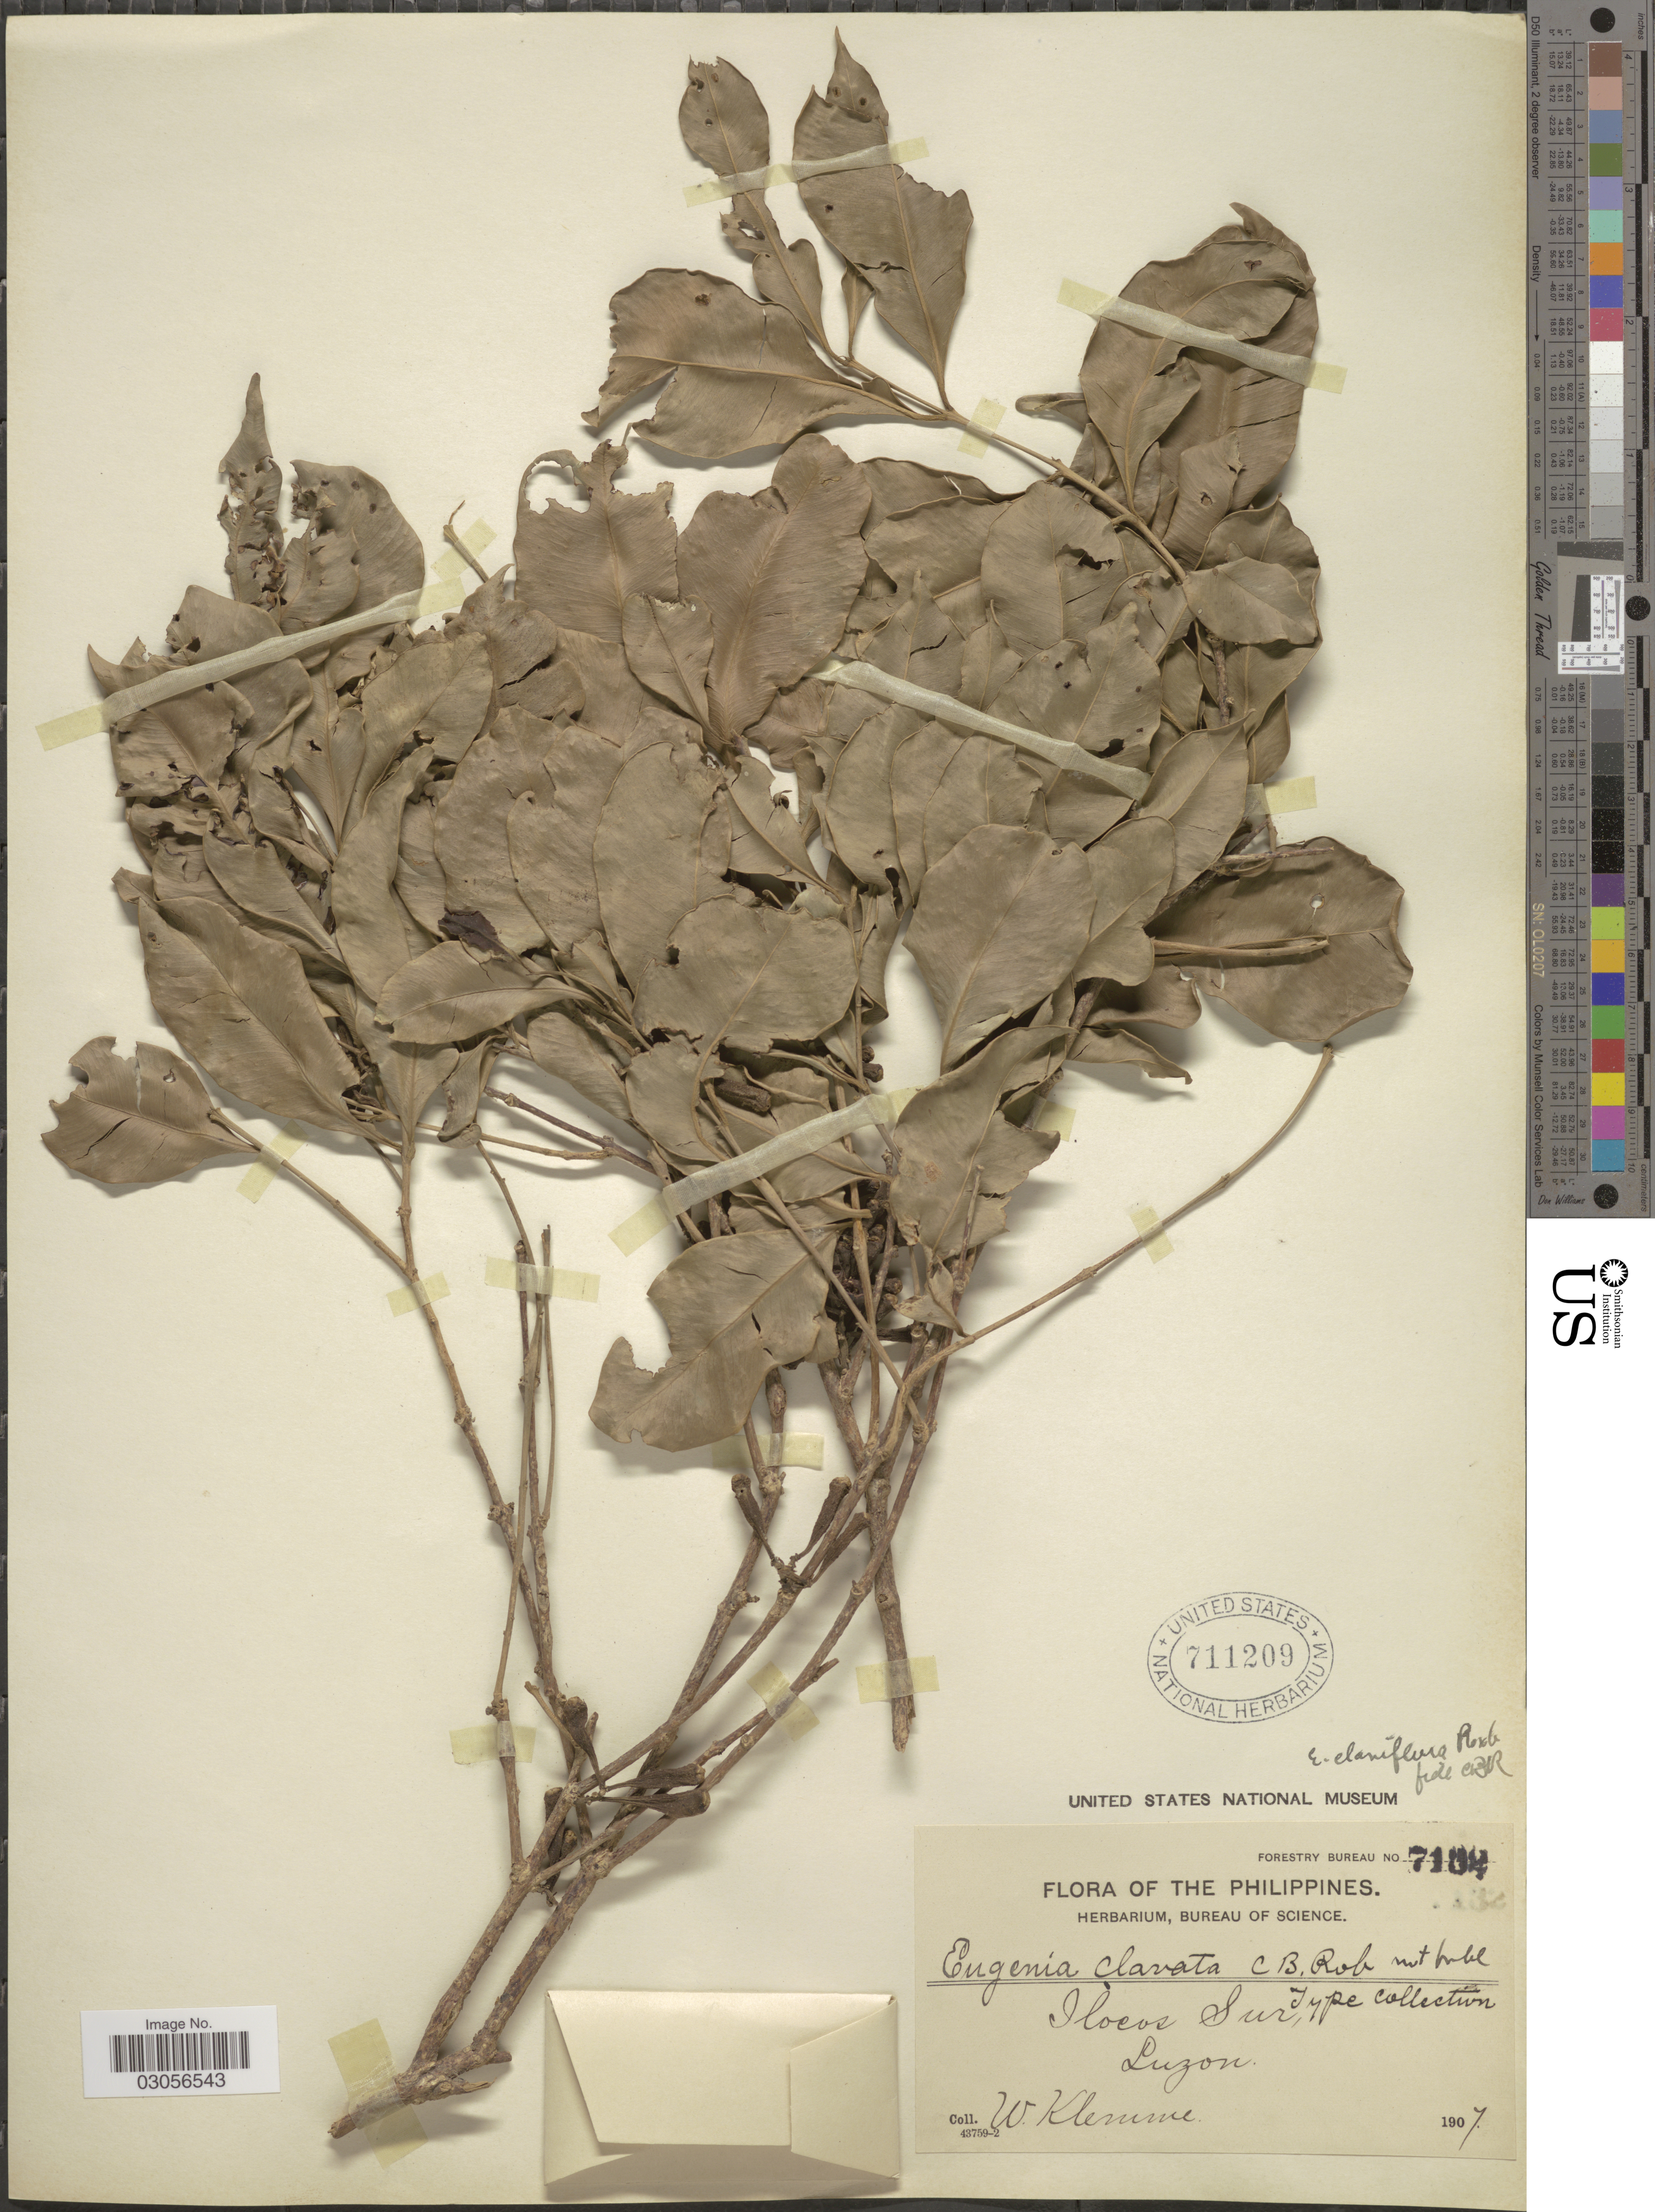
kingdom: Plantae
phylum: Tracheophyta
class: Magnoliopsida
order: Myrtales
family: Myrtaceae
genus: Syzygium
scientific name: Syzygium claviflorum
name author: (Roxb.) Wall. ex Steud.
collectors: W. Klemme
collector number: Forestry Bureau 7132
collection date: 1907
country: Philippines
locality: Ilocos Sur, Luzon.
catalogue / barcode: US 711209